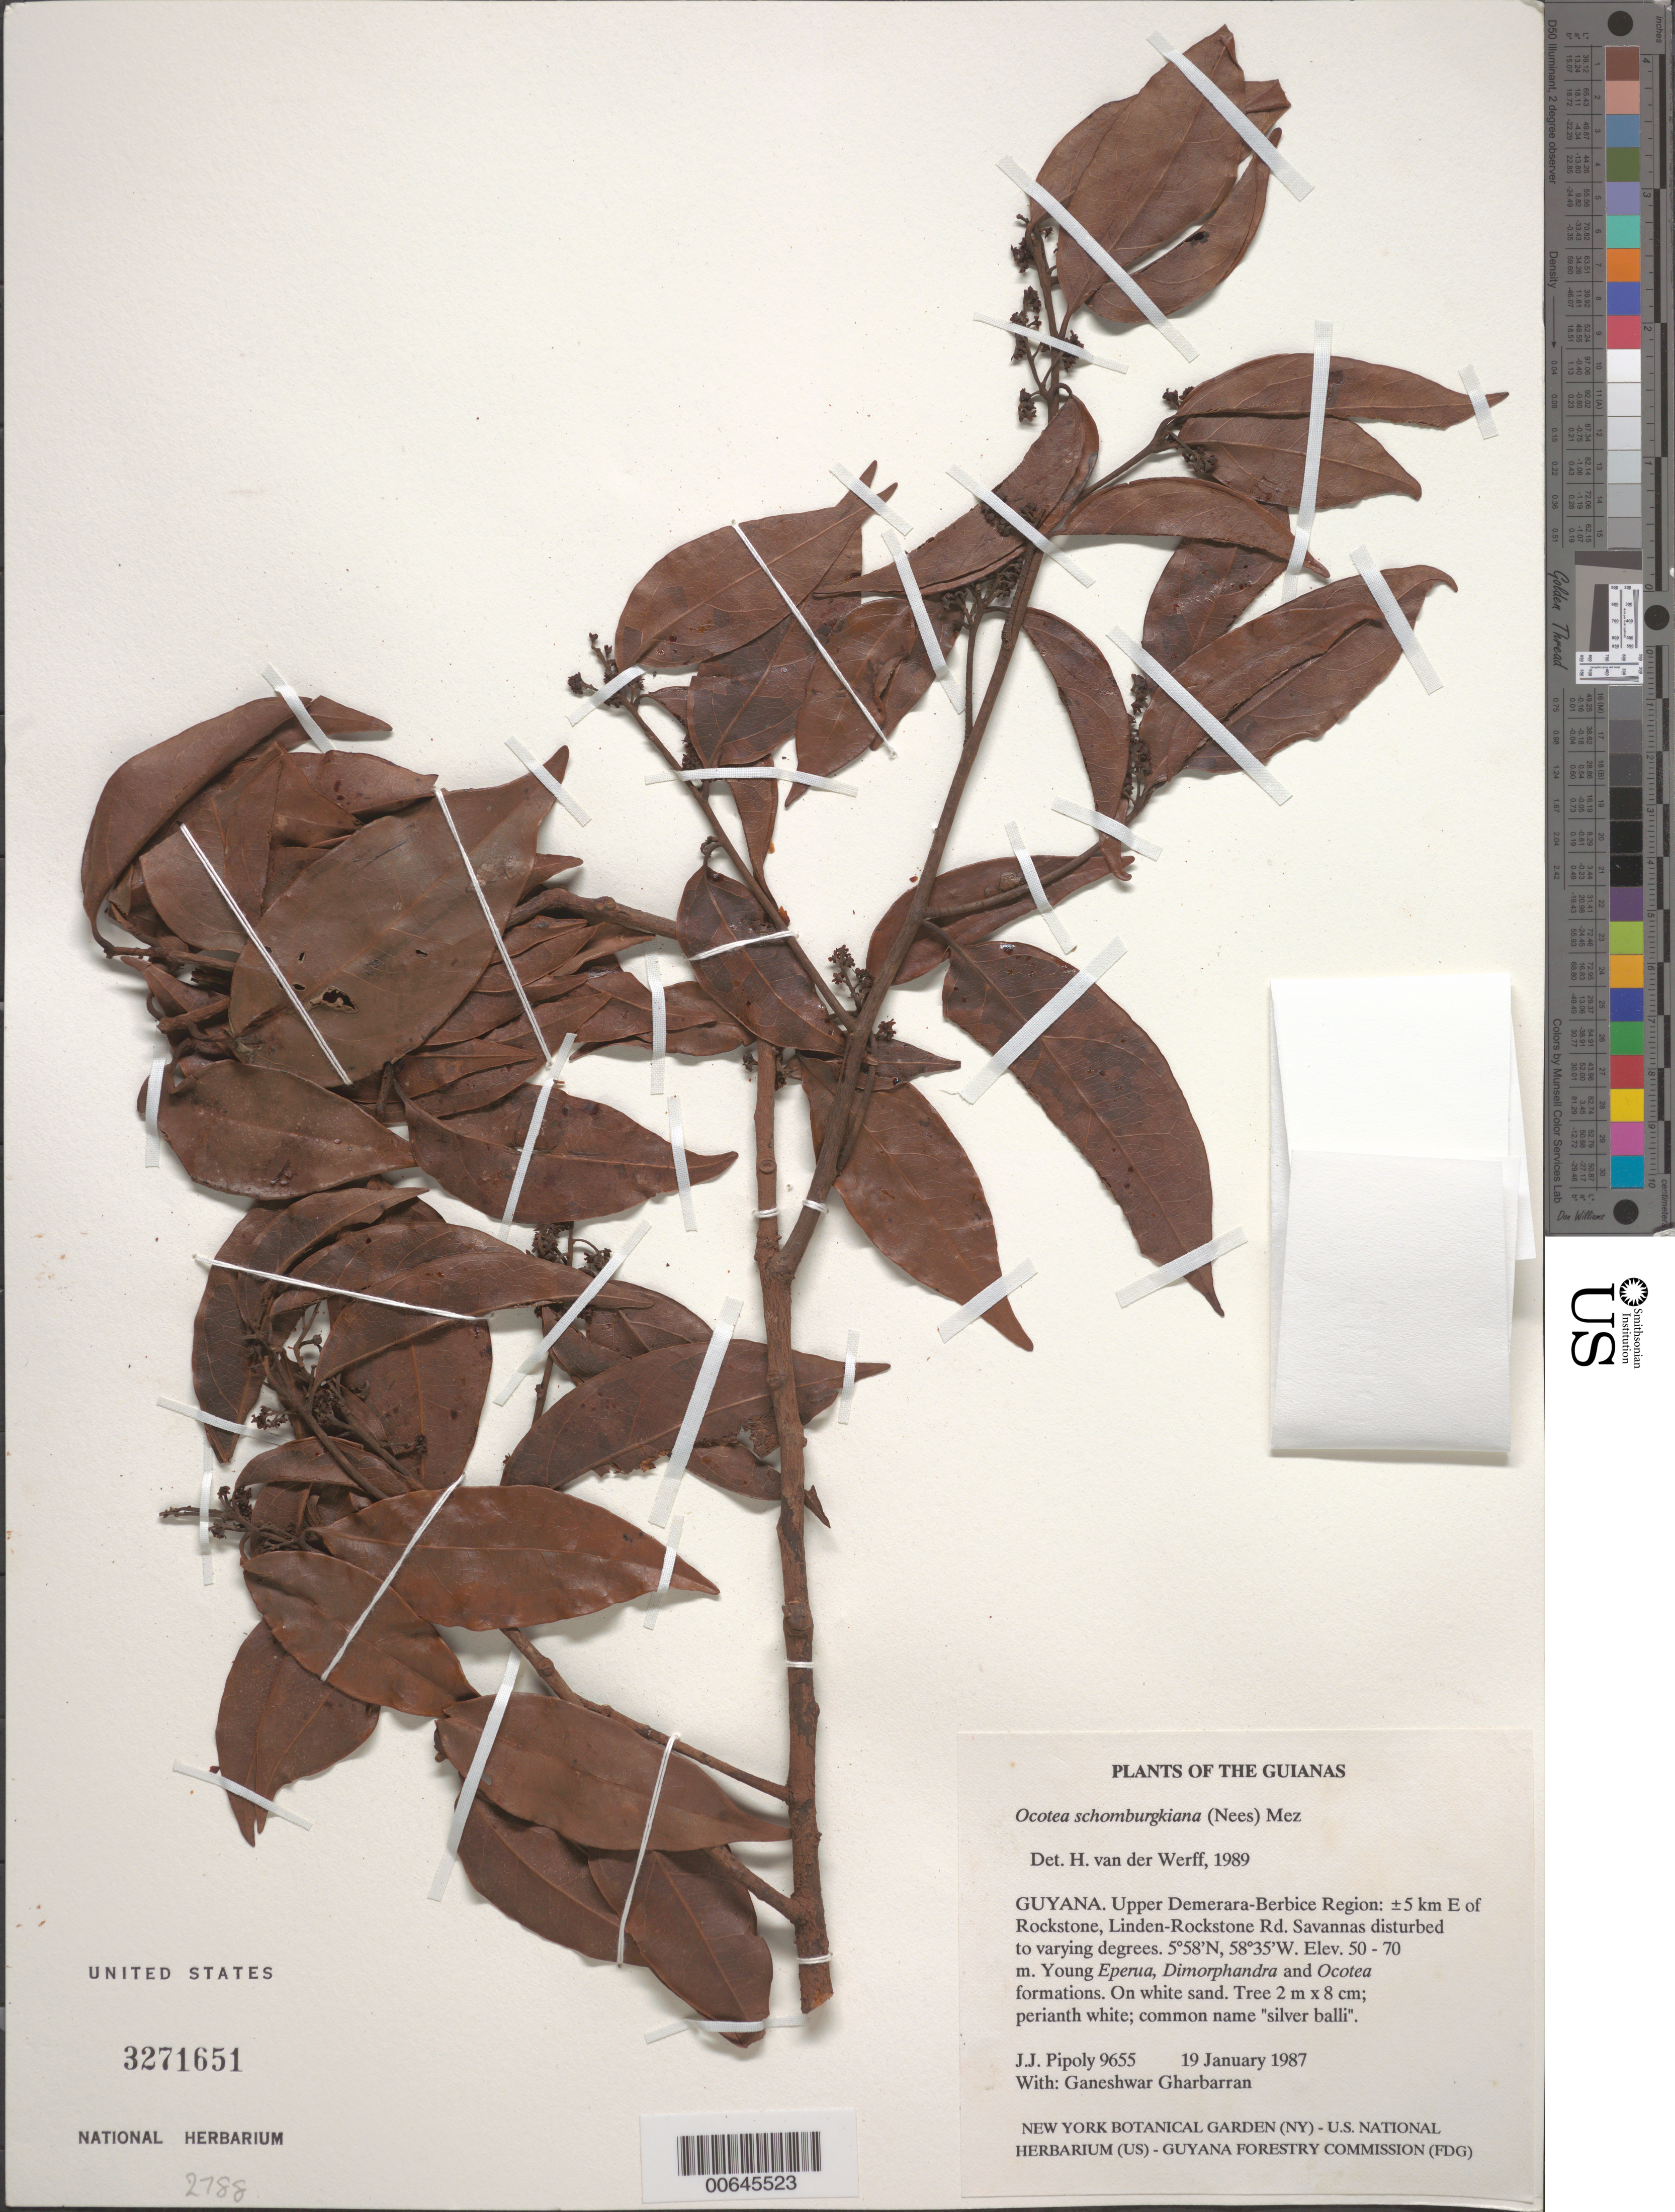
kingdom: Plantae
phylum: Tracheophyta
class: Magnoliopsida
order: Laurales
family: Lauraceae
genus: Ocotea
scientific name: Ocotea schomburgkiana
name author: (Nees) Mez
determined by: van der Werff, H., (MO), Missouri Botanical Garden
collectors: J. J. Pipoly & G. Gharbarran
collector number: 9655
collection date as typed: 19 January 1987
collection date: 1987-01-19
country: Guyana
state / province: U. Demerara-Berbice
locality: ±5 km E of Rockstone, Linden-Rockstone Rd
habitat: Savannas disturbed to varying degrees. Young Eperua, Dimorphandra and Ocotea formations. On white sand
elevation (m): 50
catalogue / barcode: US 3271651